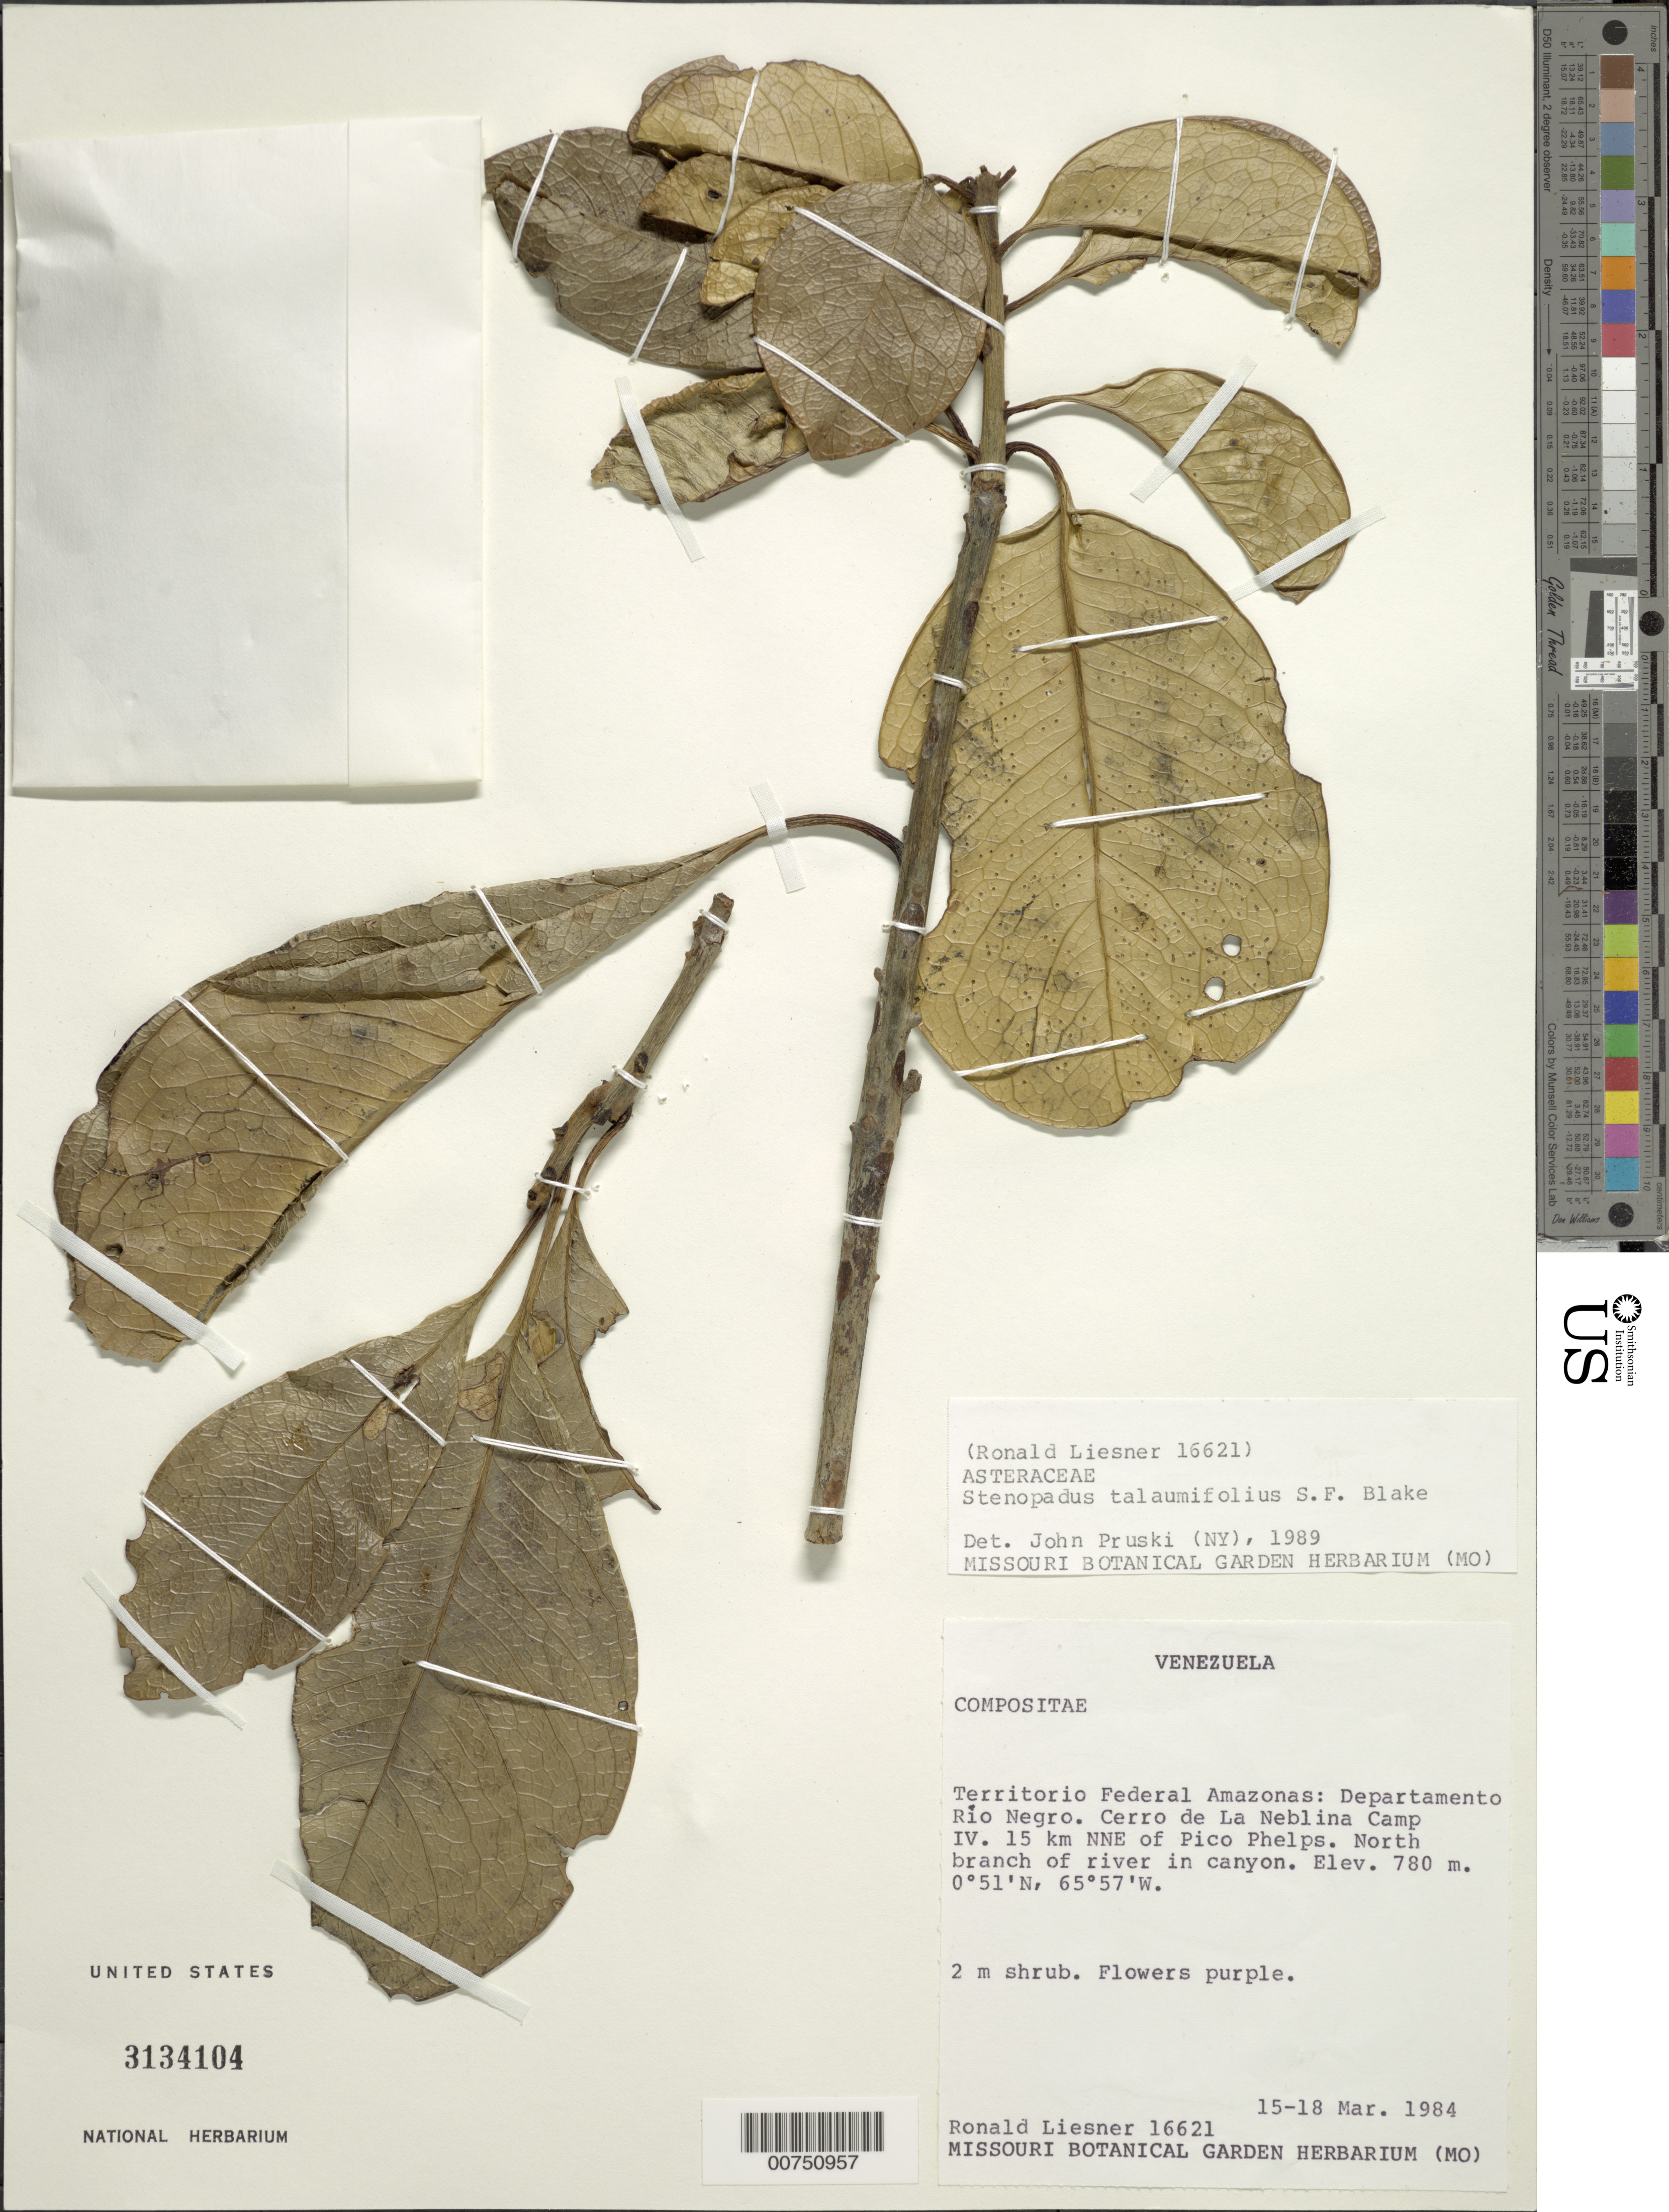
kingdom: Plantae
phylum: Tracheophyta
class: Magnoliopsida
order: Asterales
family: Asteraceae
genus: Stenopadus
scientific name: Stenopadus talaumifolius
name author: S.F. Blake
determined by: Pruski, J. F.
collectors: R. L. Liesner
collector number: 16621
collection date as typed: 15-Mar-84 to 18-Mar-84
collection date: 1984-03-15/1984-03-18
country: Venezuela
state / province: Amazonas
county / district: Río Negro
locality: Cerro de La Neblina Camp IV, 15 km NNE of Pico Phelps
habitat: North branch of river in canyon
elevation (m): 780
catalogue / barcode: US 3134104